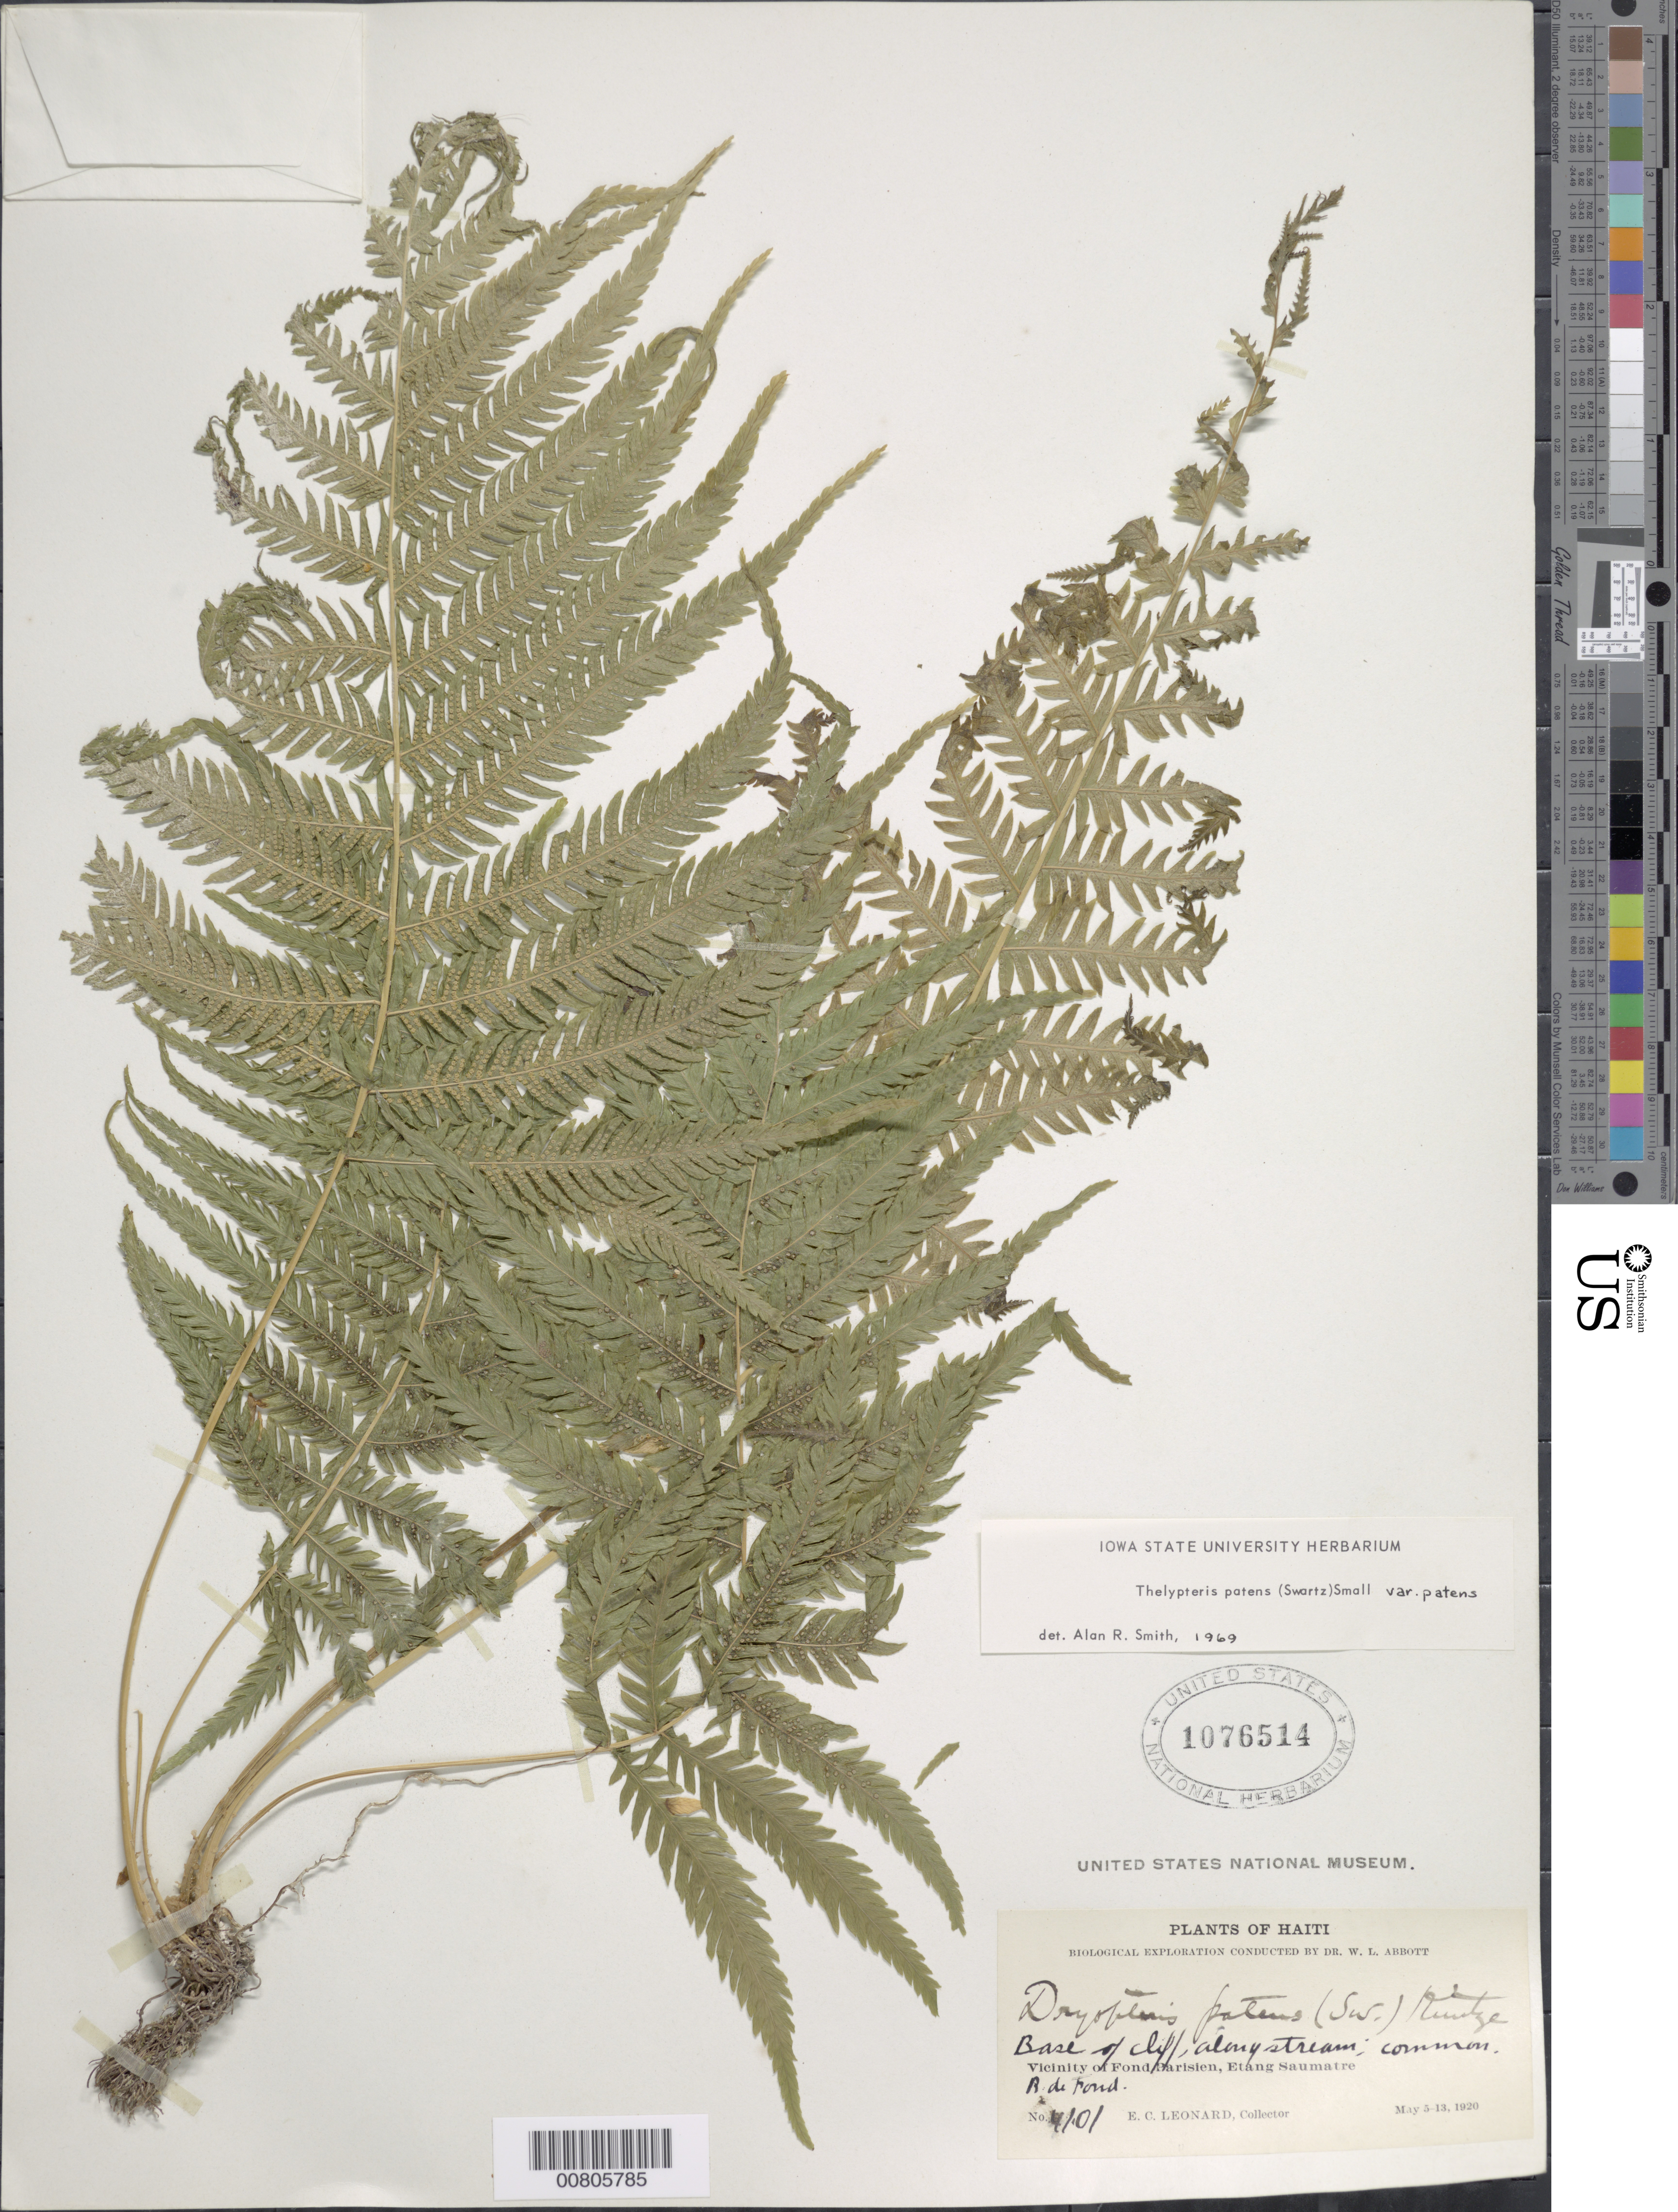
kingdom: Plantae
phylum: Tracheophyta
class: Polypodiopsida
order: Polypodiales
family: Thelypteridaceae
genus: Christella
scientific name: Christella patens var. patens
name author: (Sw.) Holttum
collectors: E. C. Leonard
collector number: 4101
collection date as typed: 05 May 1920 to 13 May 1920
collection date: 1920-05-05/1920-05-13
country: Haiti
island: Hispaniola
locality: Etang Saumatre, Fond Parisien vicinity, R. de Fond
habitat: Base of cliff, along stream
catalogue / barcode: US 1076514